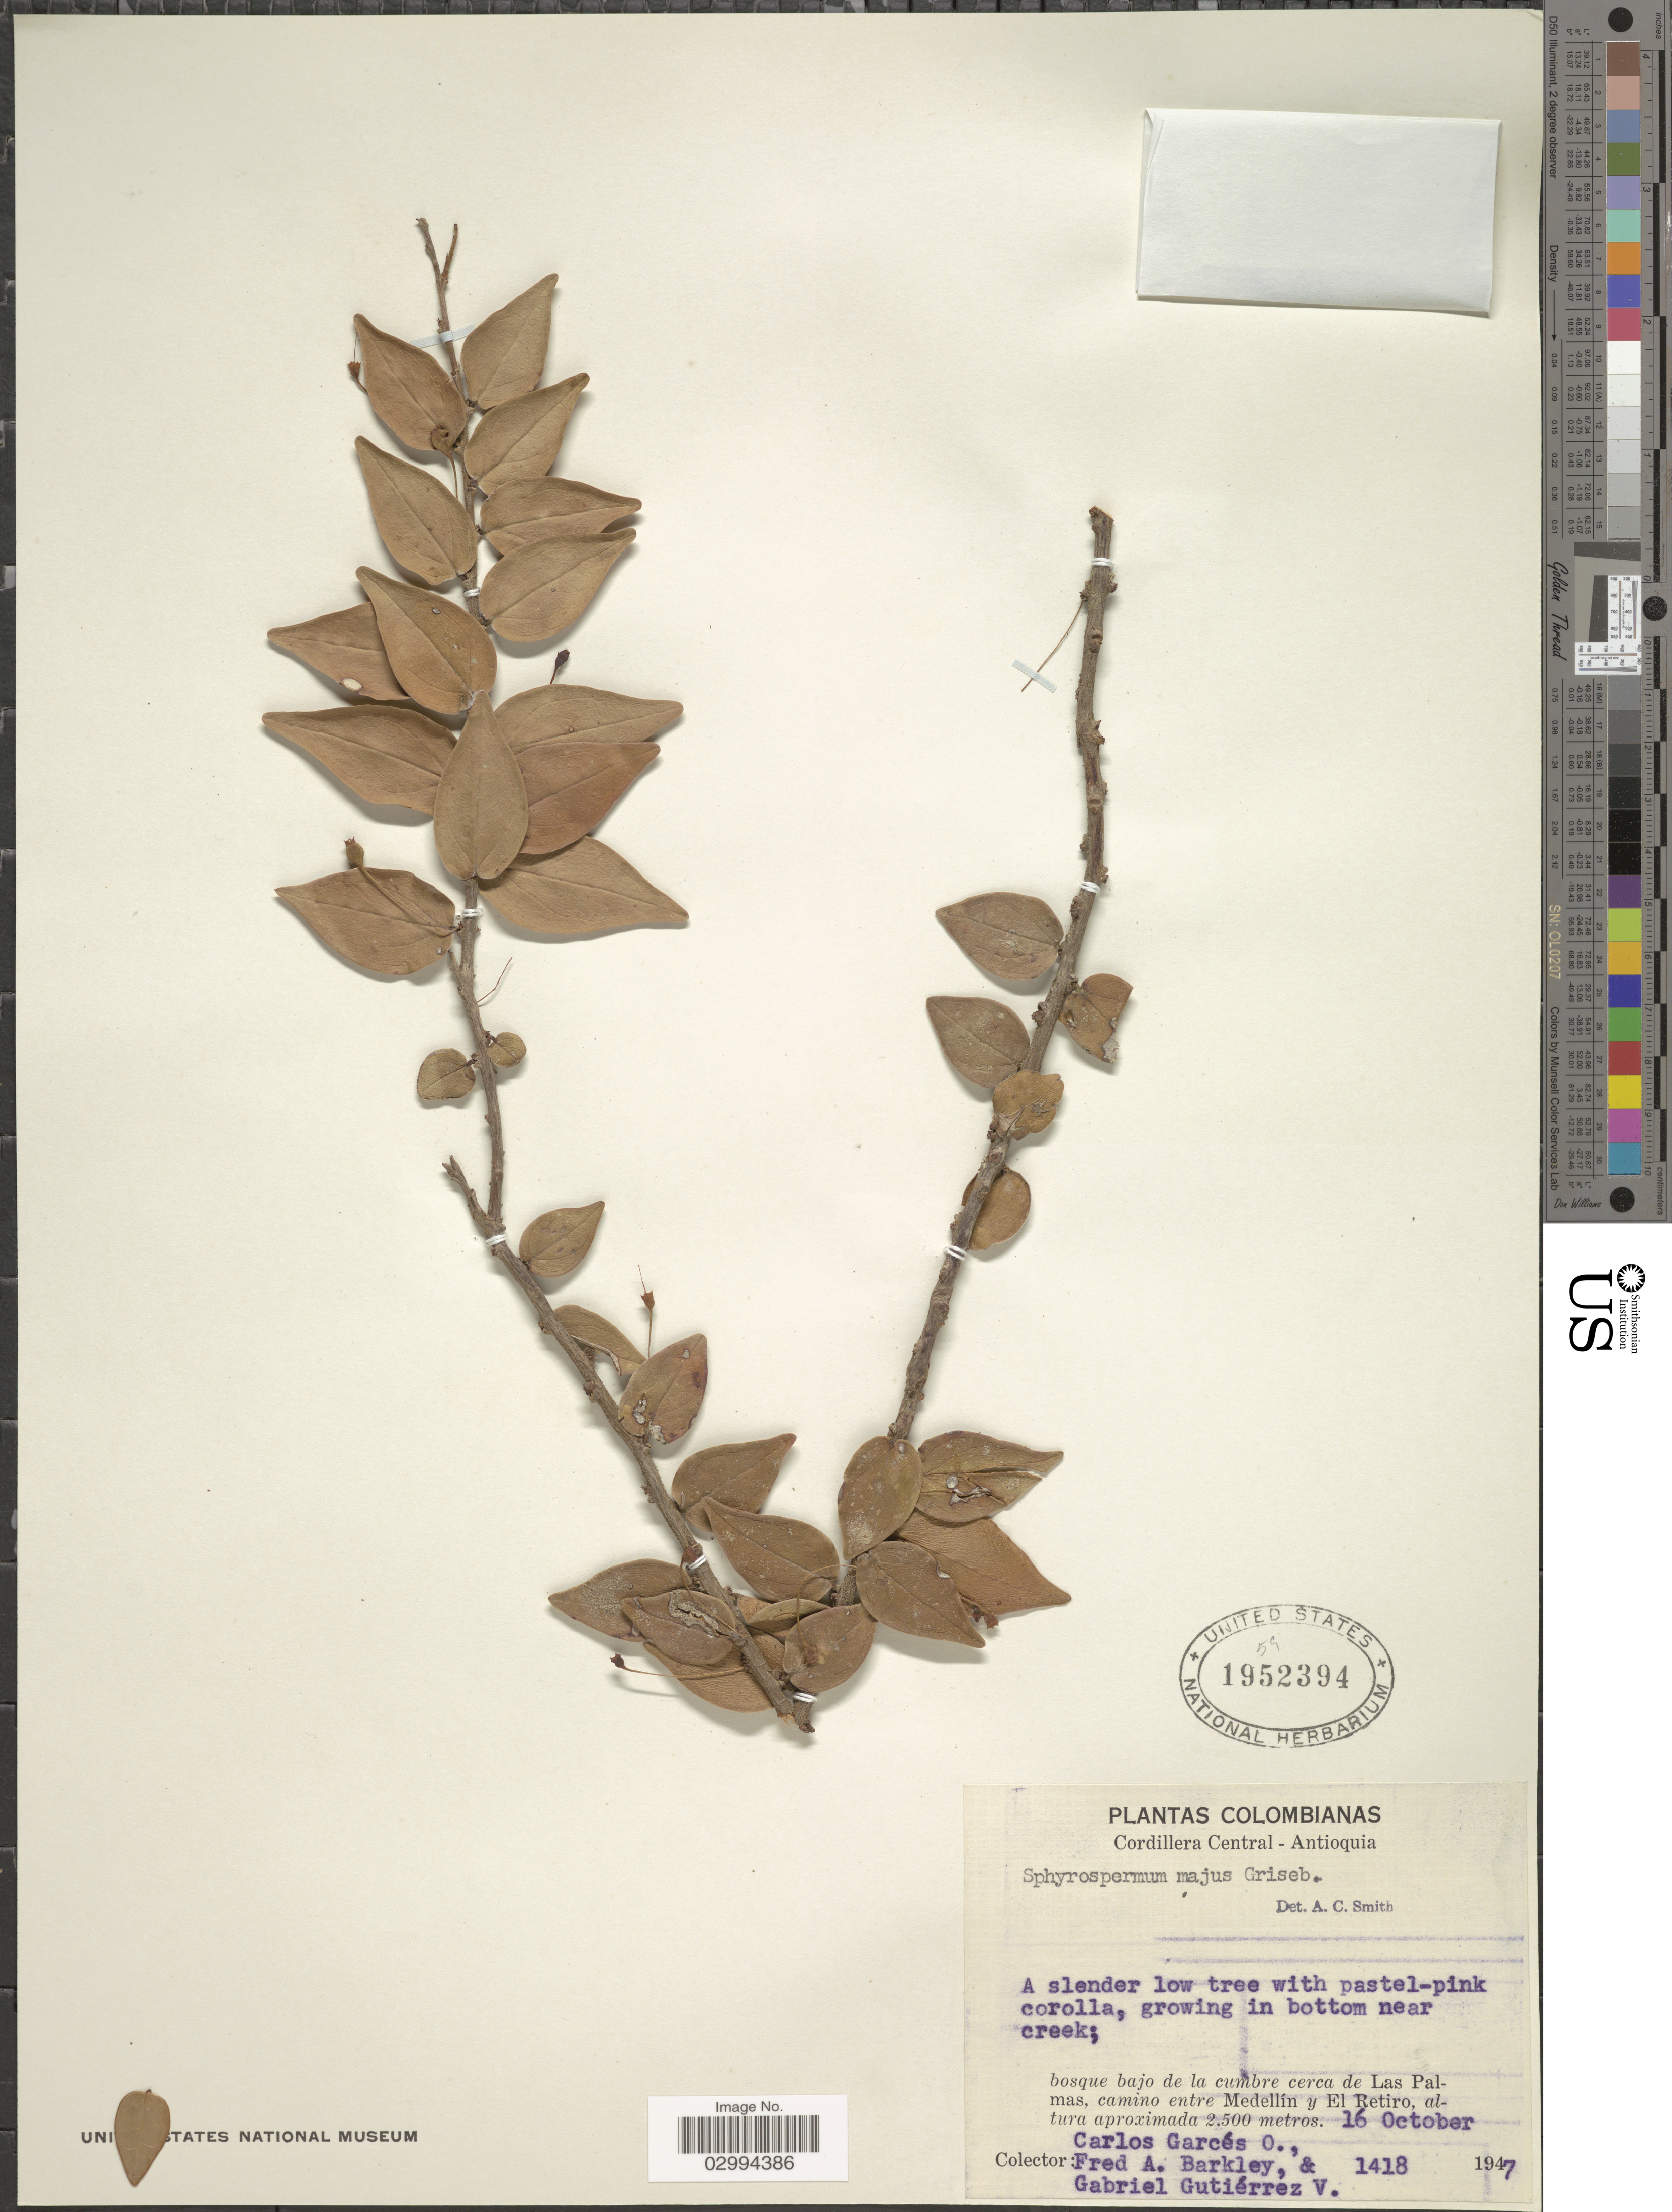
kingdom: Plantae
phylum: Tracheophyta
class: Magnoliopsida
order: Ericales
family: Ericaceae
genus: Sphyrospermum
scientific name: Sphyrospermum majus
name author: Griseb.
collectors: C. Garces, F. A. Barkley & G. Gutiérrez V.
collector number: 1418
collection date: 1947-10-16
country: Colombia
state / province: Antioquia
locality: Cordillera Central, bosque bajo de la cumbre cerca de Las Palmas, camino entre Medellín y El Retiro.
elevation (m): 2500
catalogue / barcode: US 1952394